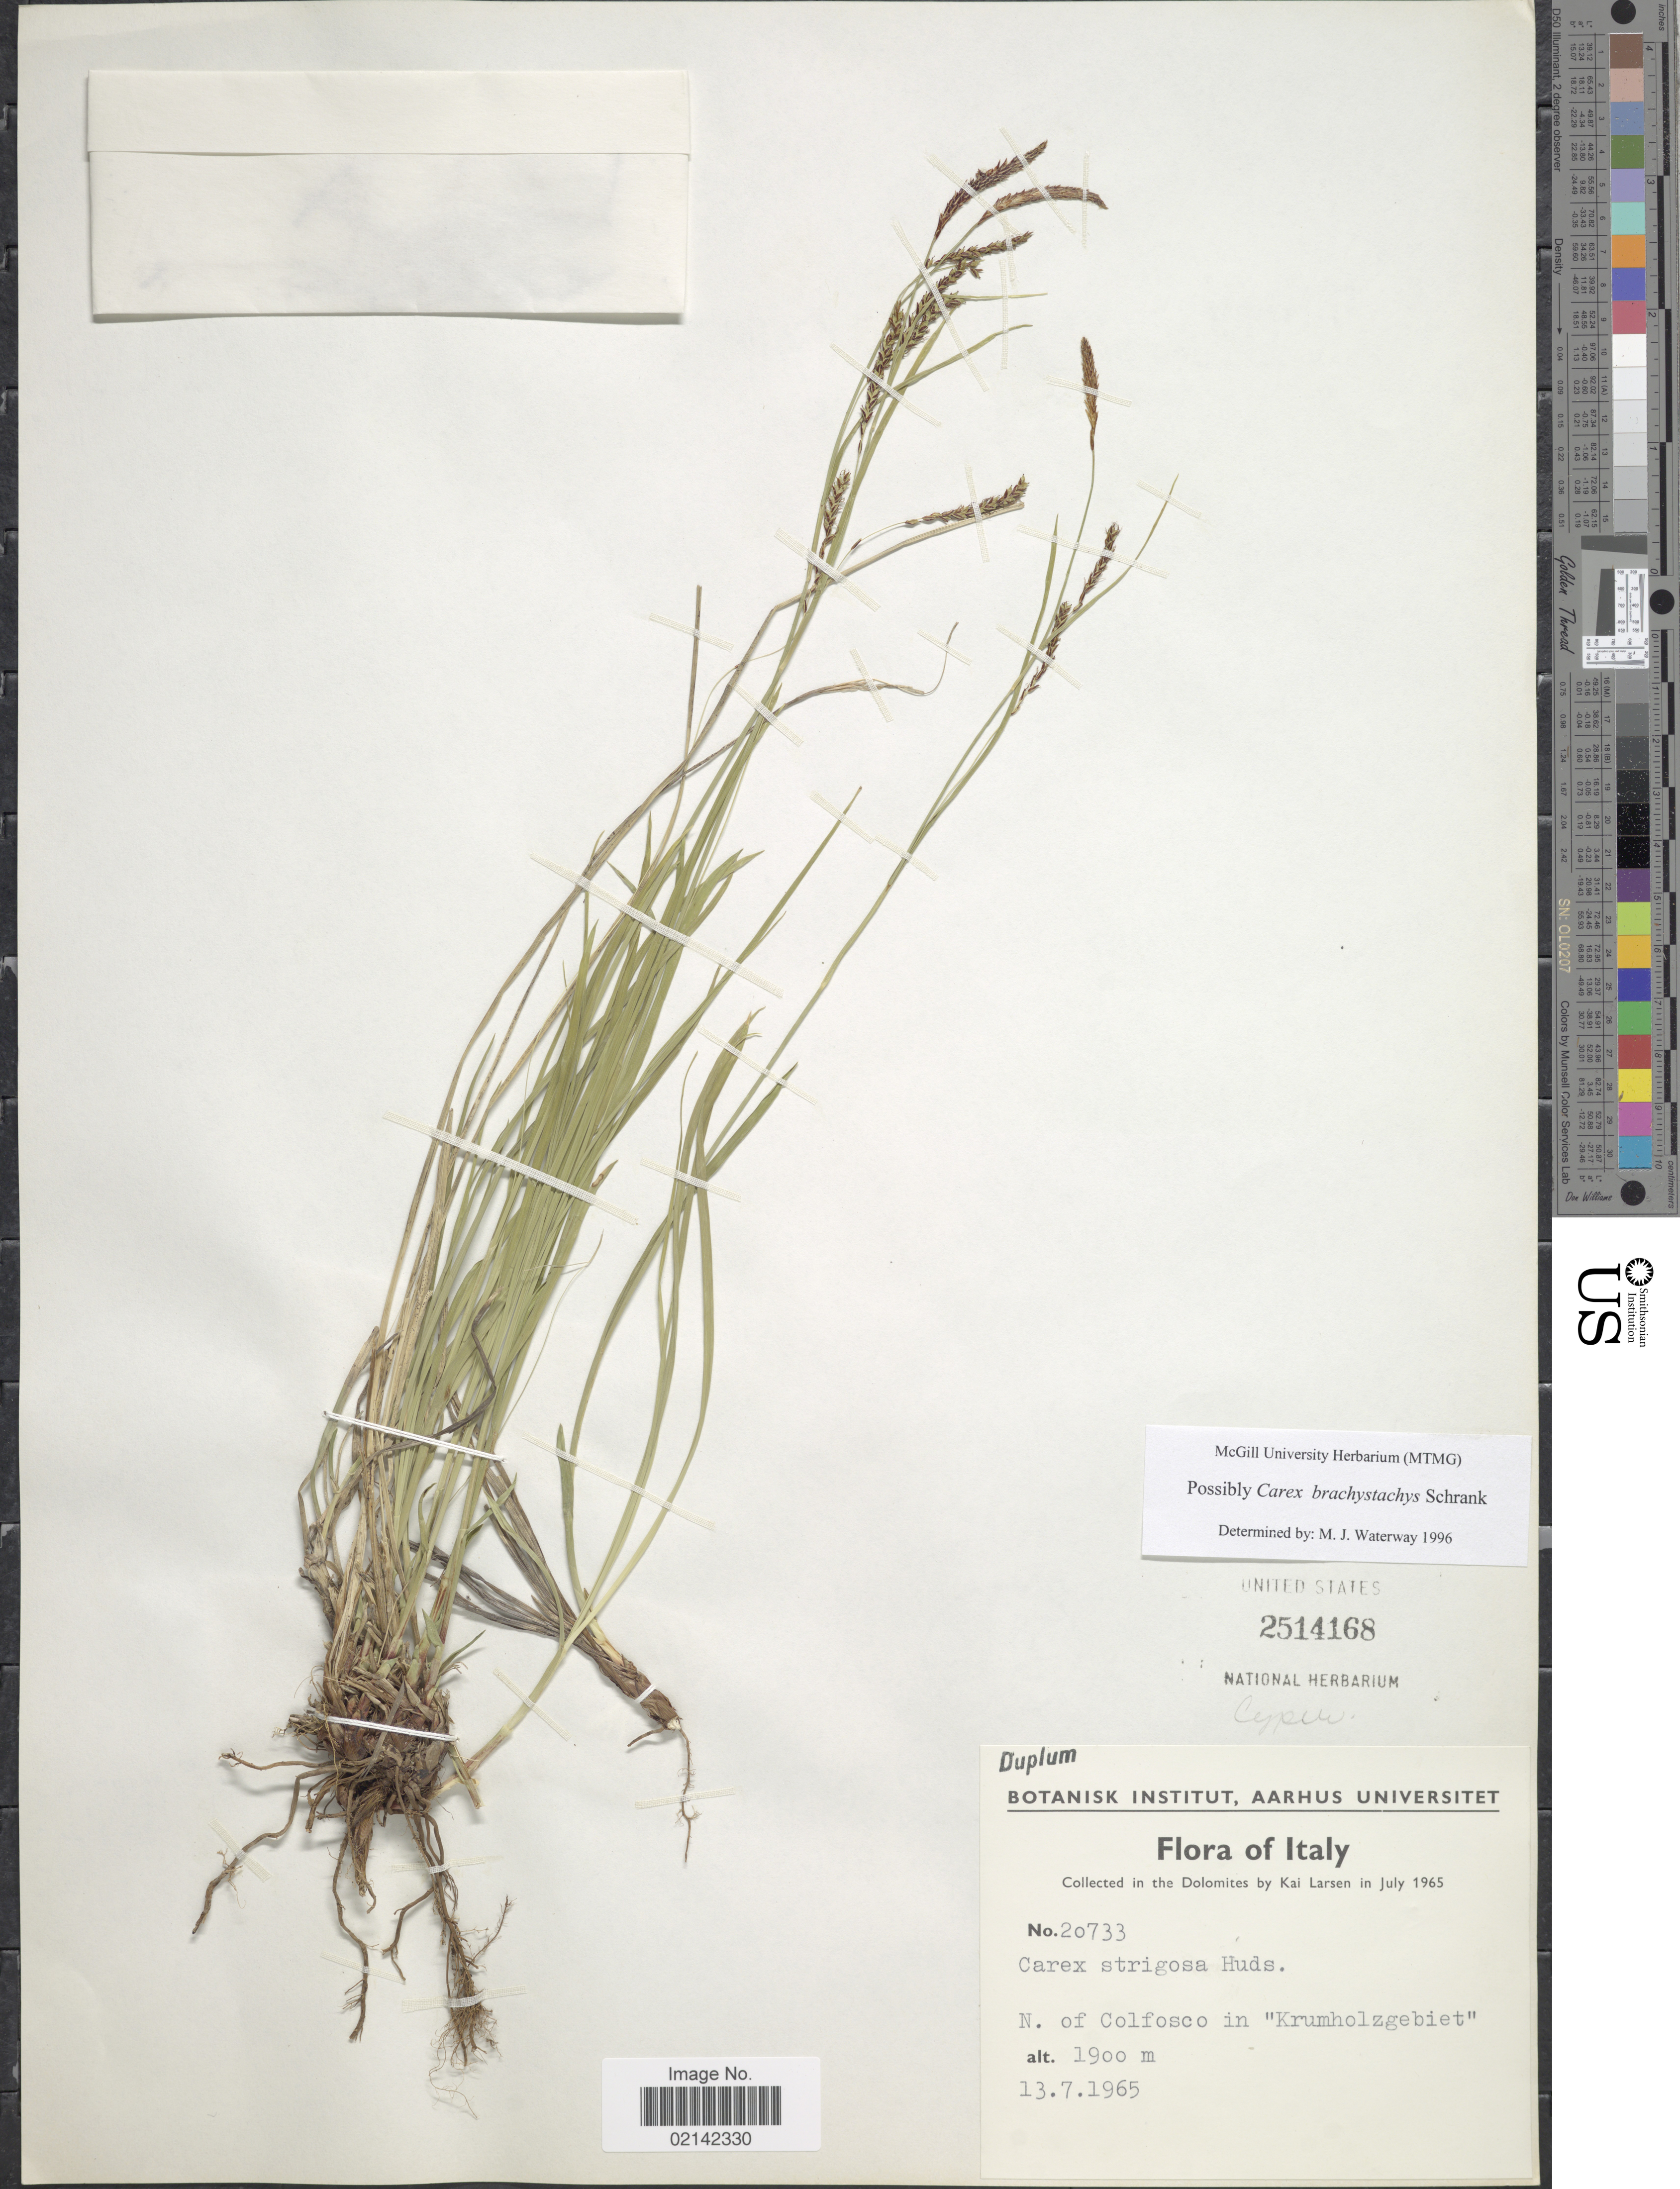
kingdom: Plantae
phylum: Tracheophyta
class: Liliopsida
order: Poales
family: Cyperaceae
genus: Carex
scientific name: Carex brachystachys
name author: Schrank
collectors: K. Larsen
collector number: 20733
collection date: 1965-07-13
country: Italy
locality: N. of Colfosco in "Krumholzgebiet"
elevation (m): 1900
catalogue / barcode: US 2514168